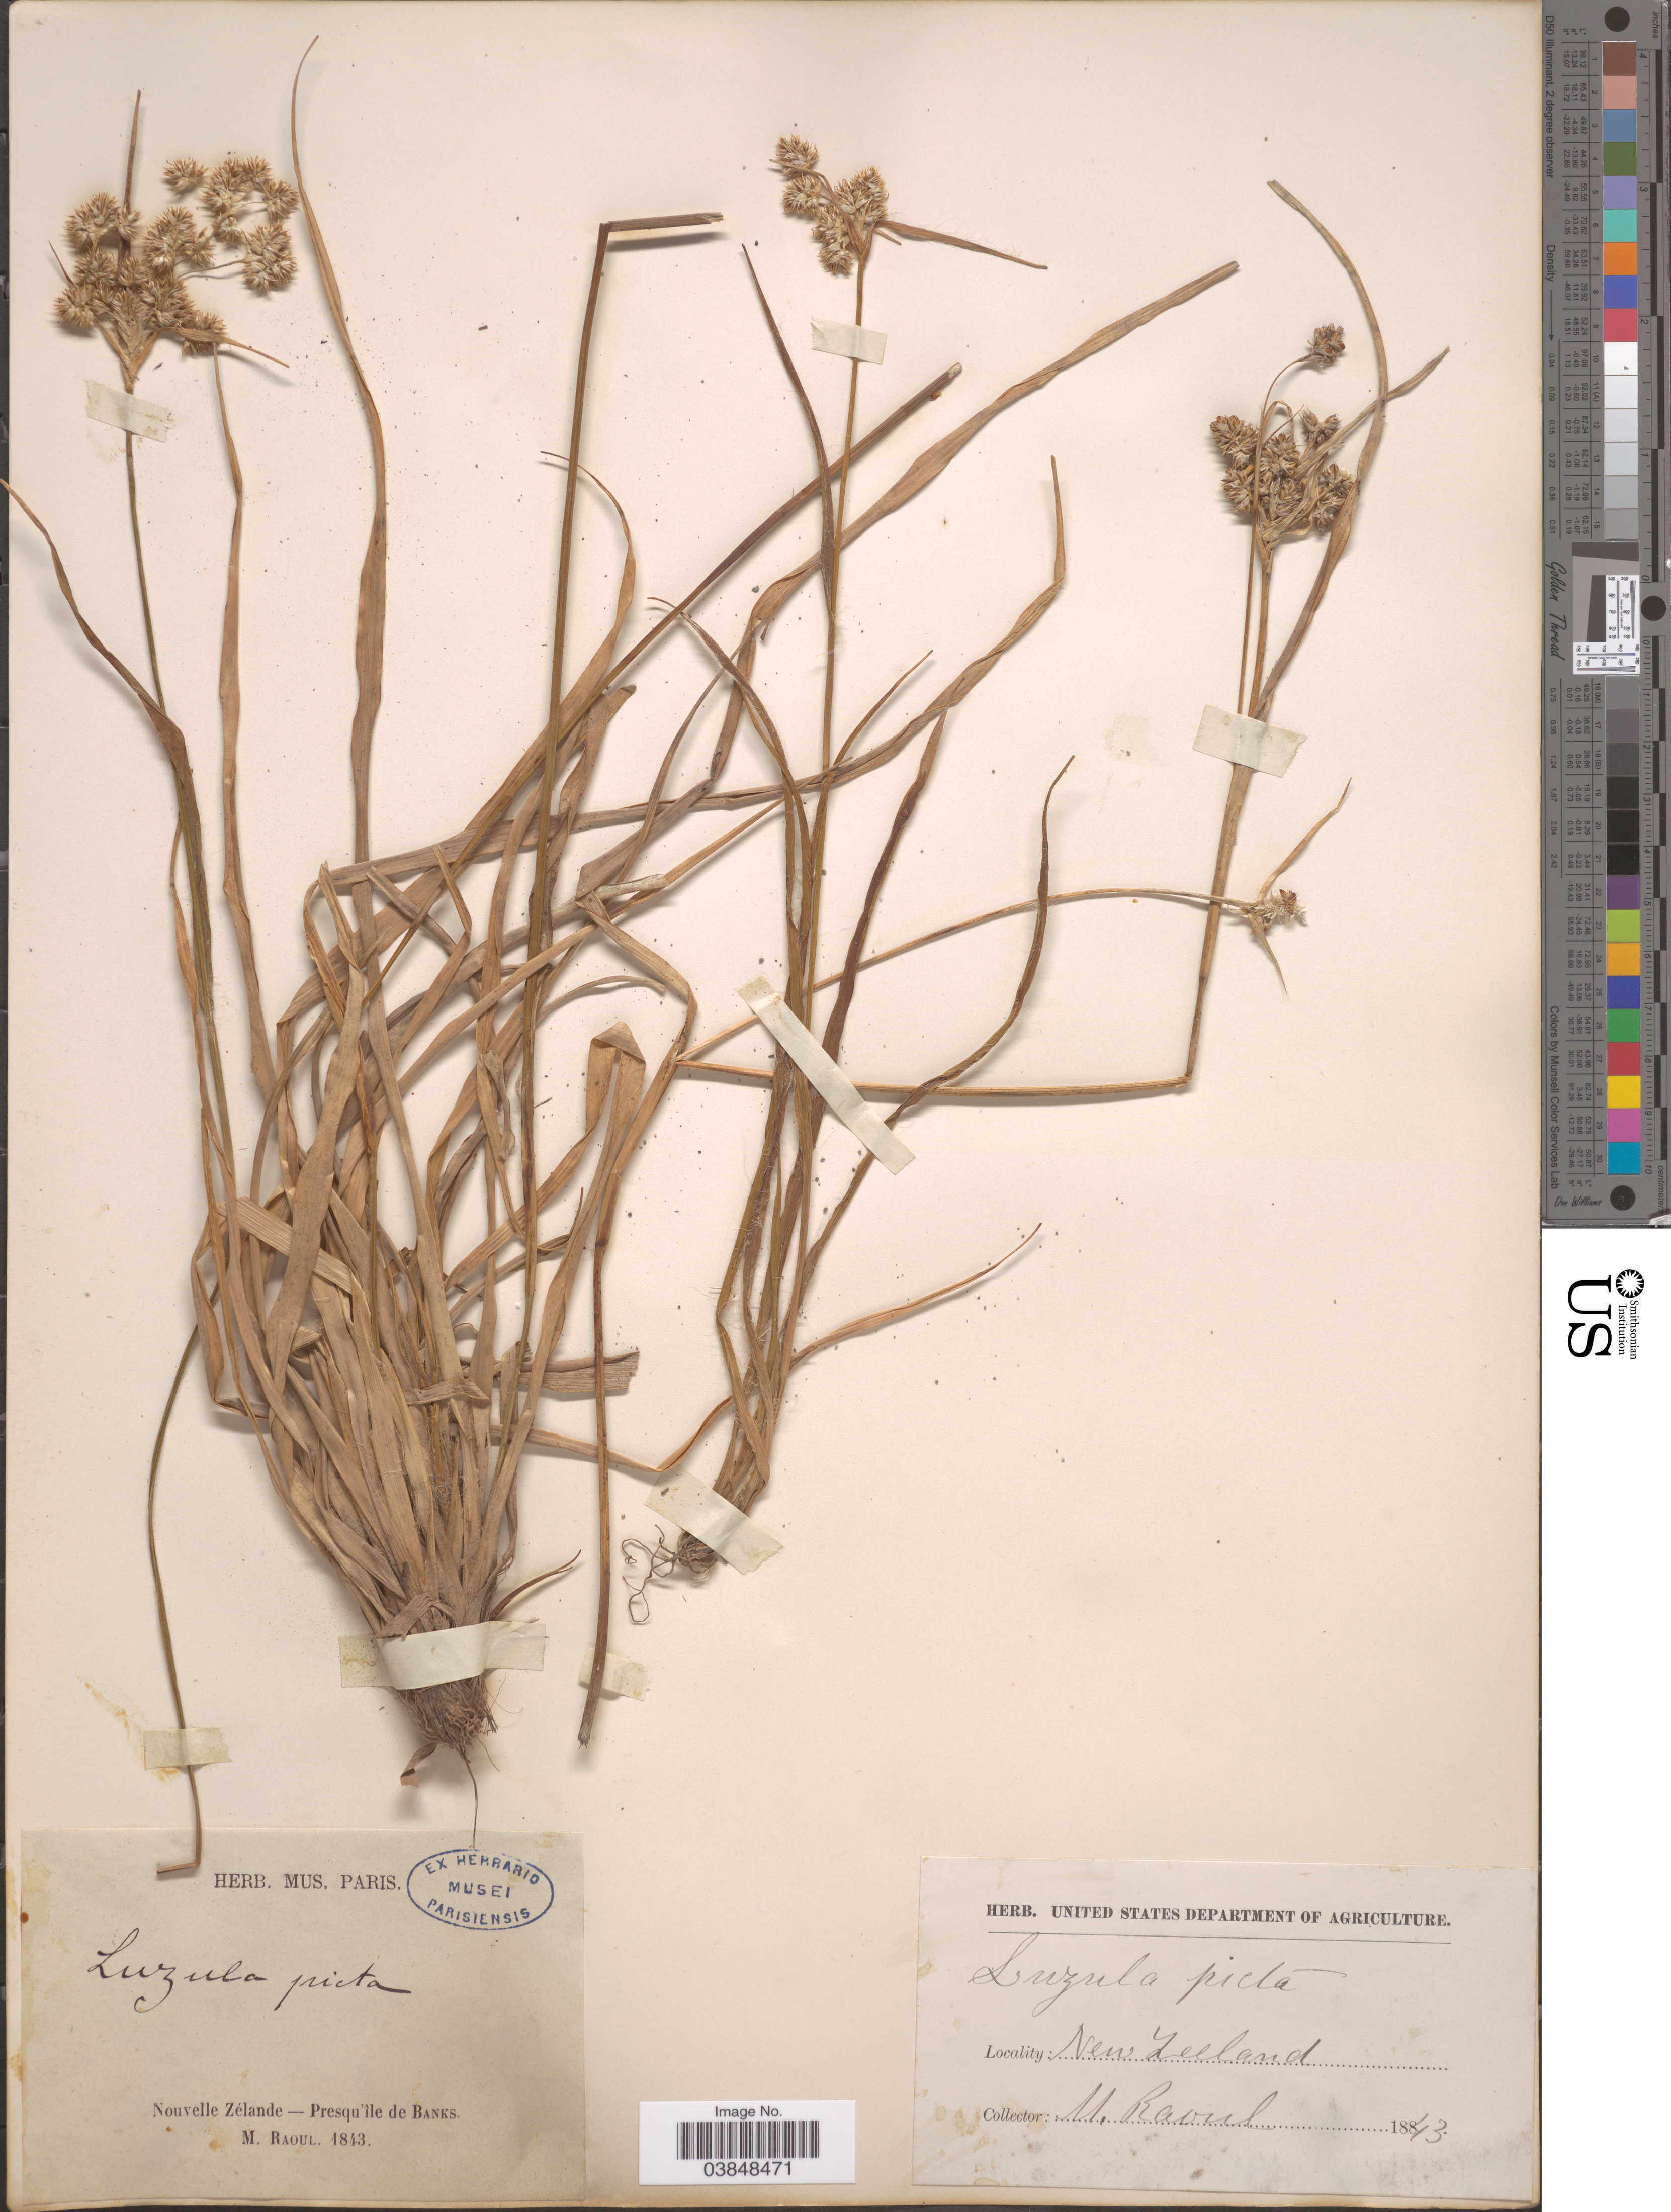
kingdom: Plantae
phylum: Tracheophyta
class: Liliopsida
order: Poales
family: Juncaceae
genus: Luzula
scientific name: Luzula campestris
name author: (L.) DC.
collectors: M. Raoul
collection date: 1843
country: New Zealand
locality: Nouvelle Zélande- Presqu'île de Banks.